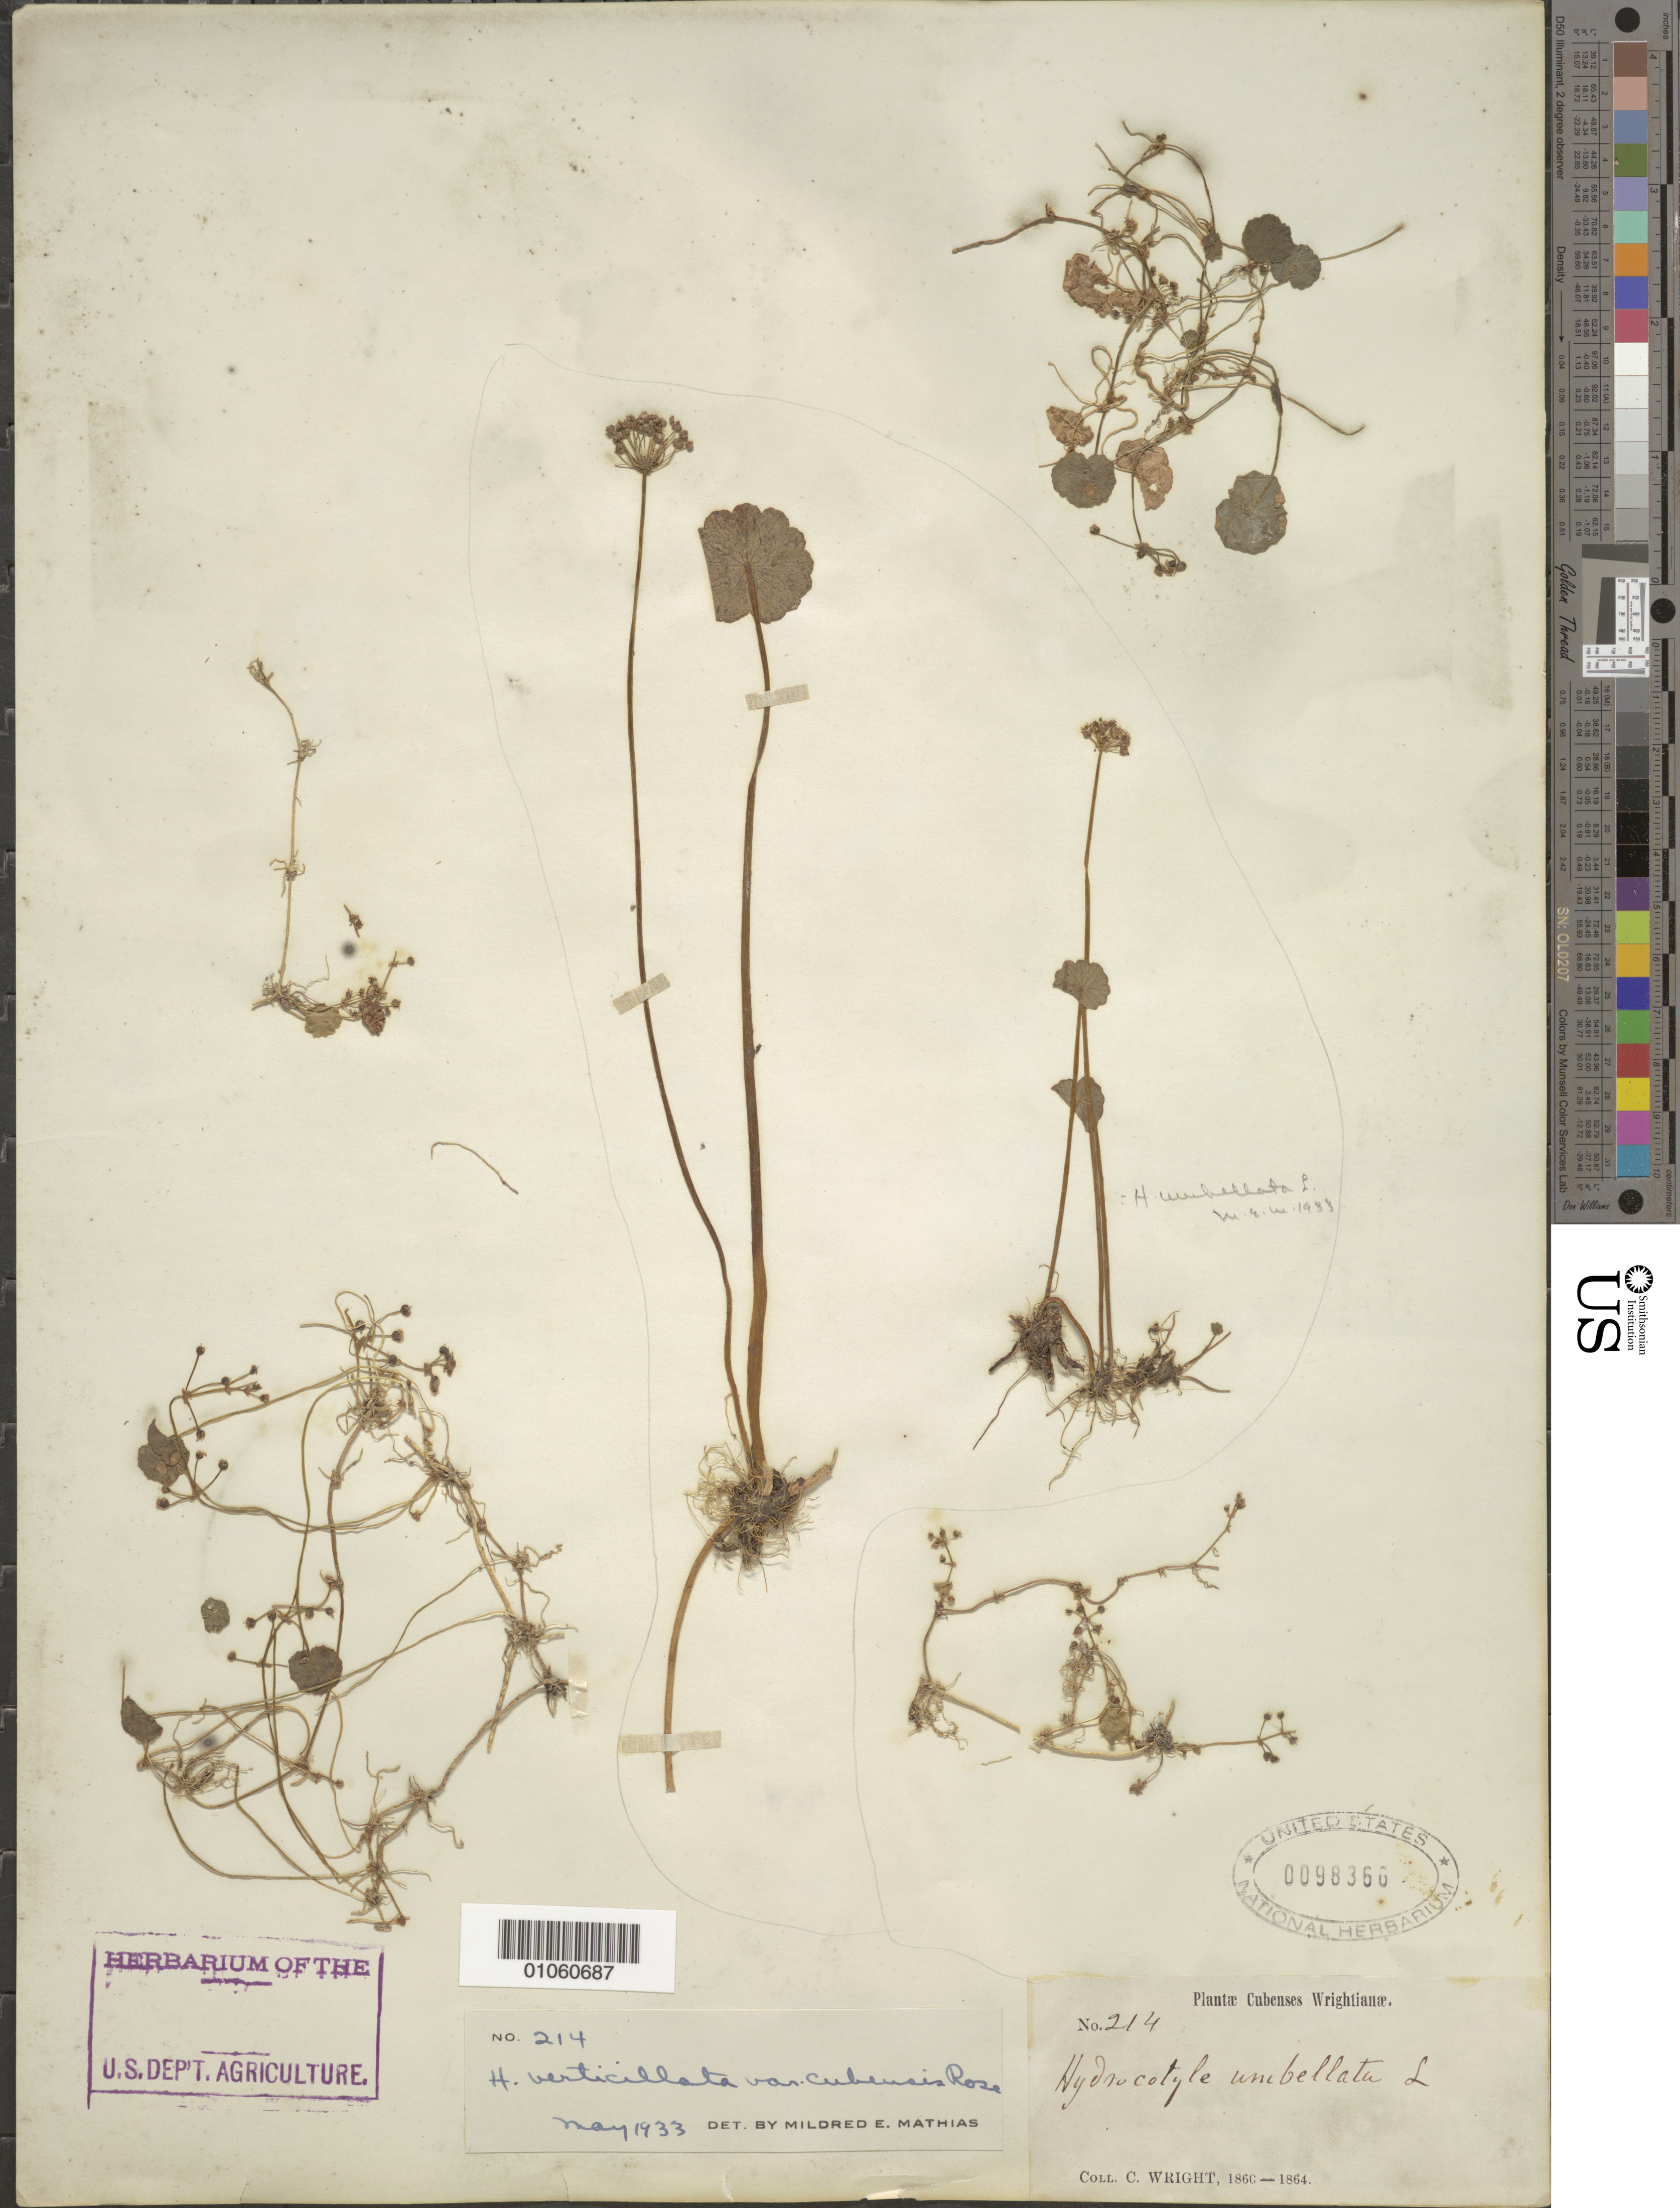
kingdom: Plantae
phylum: Tracheophyta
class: Magnoliopsida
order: Apiales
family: Araliaceae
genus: Hydrocotyle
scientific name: Hydrocotyle verticillata var. cubensis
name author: Rose ex Mathias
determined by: Mathias, M. E.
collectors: C. Wright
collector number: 214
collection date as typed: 1860 to 1864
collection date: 1860/1864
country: Cuba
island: Cuba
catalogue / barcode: US 98366